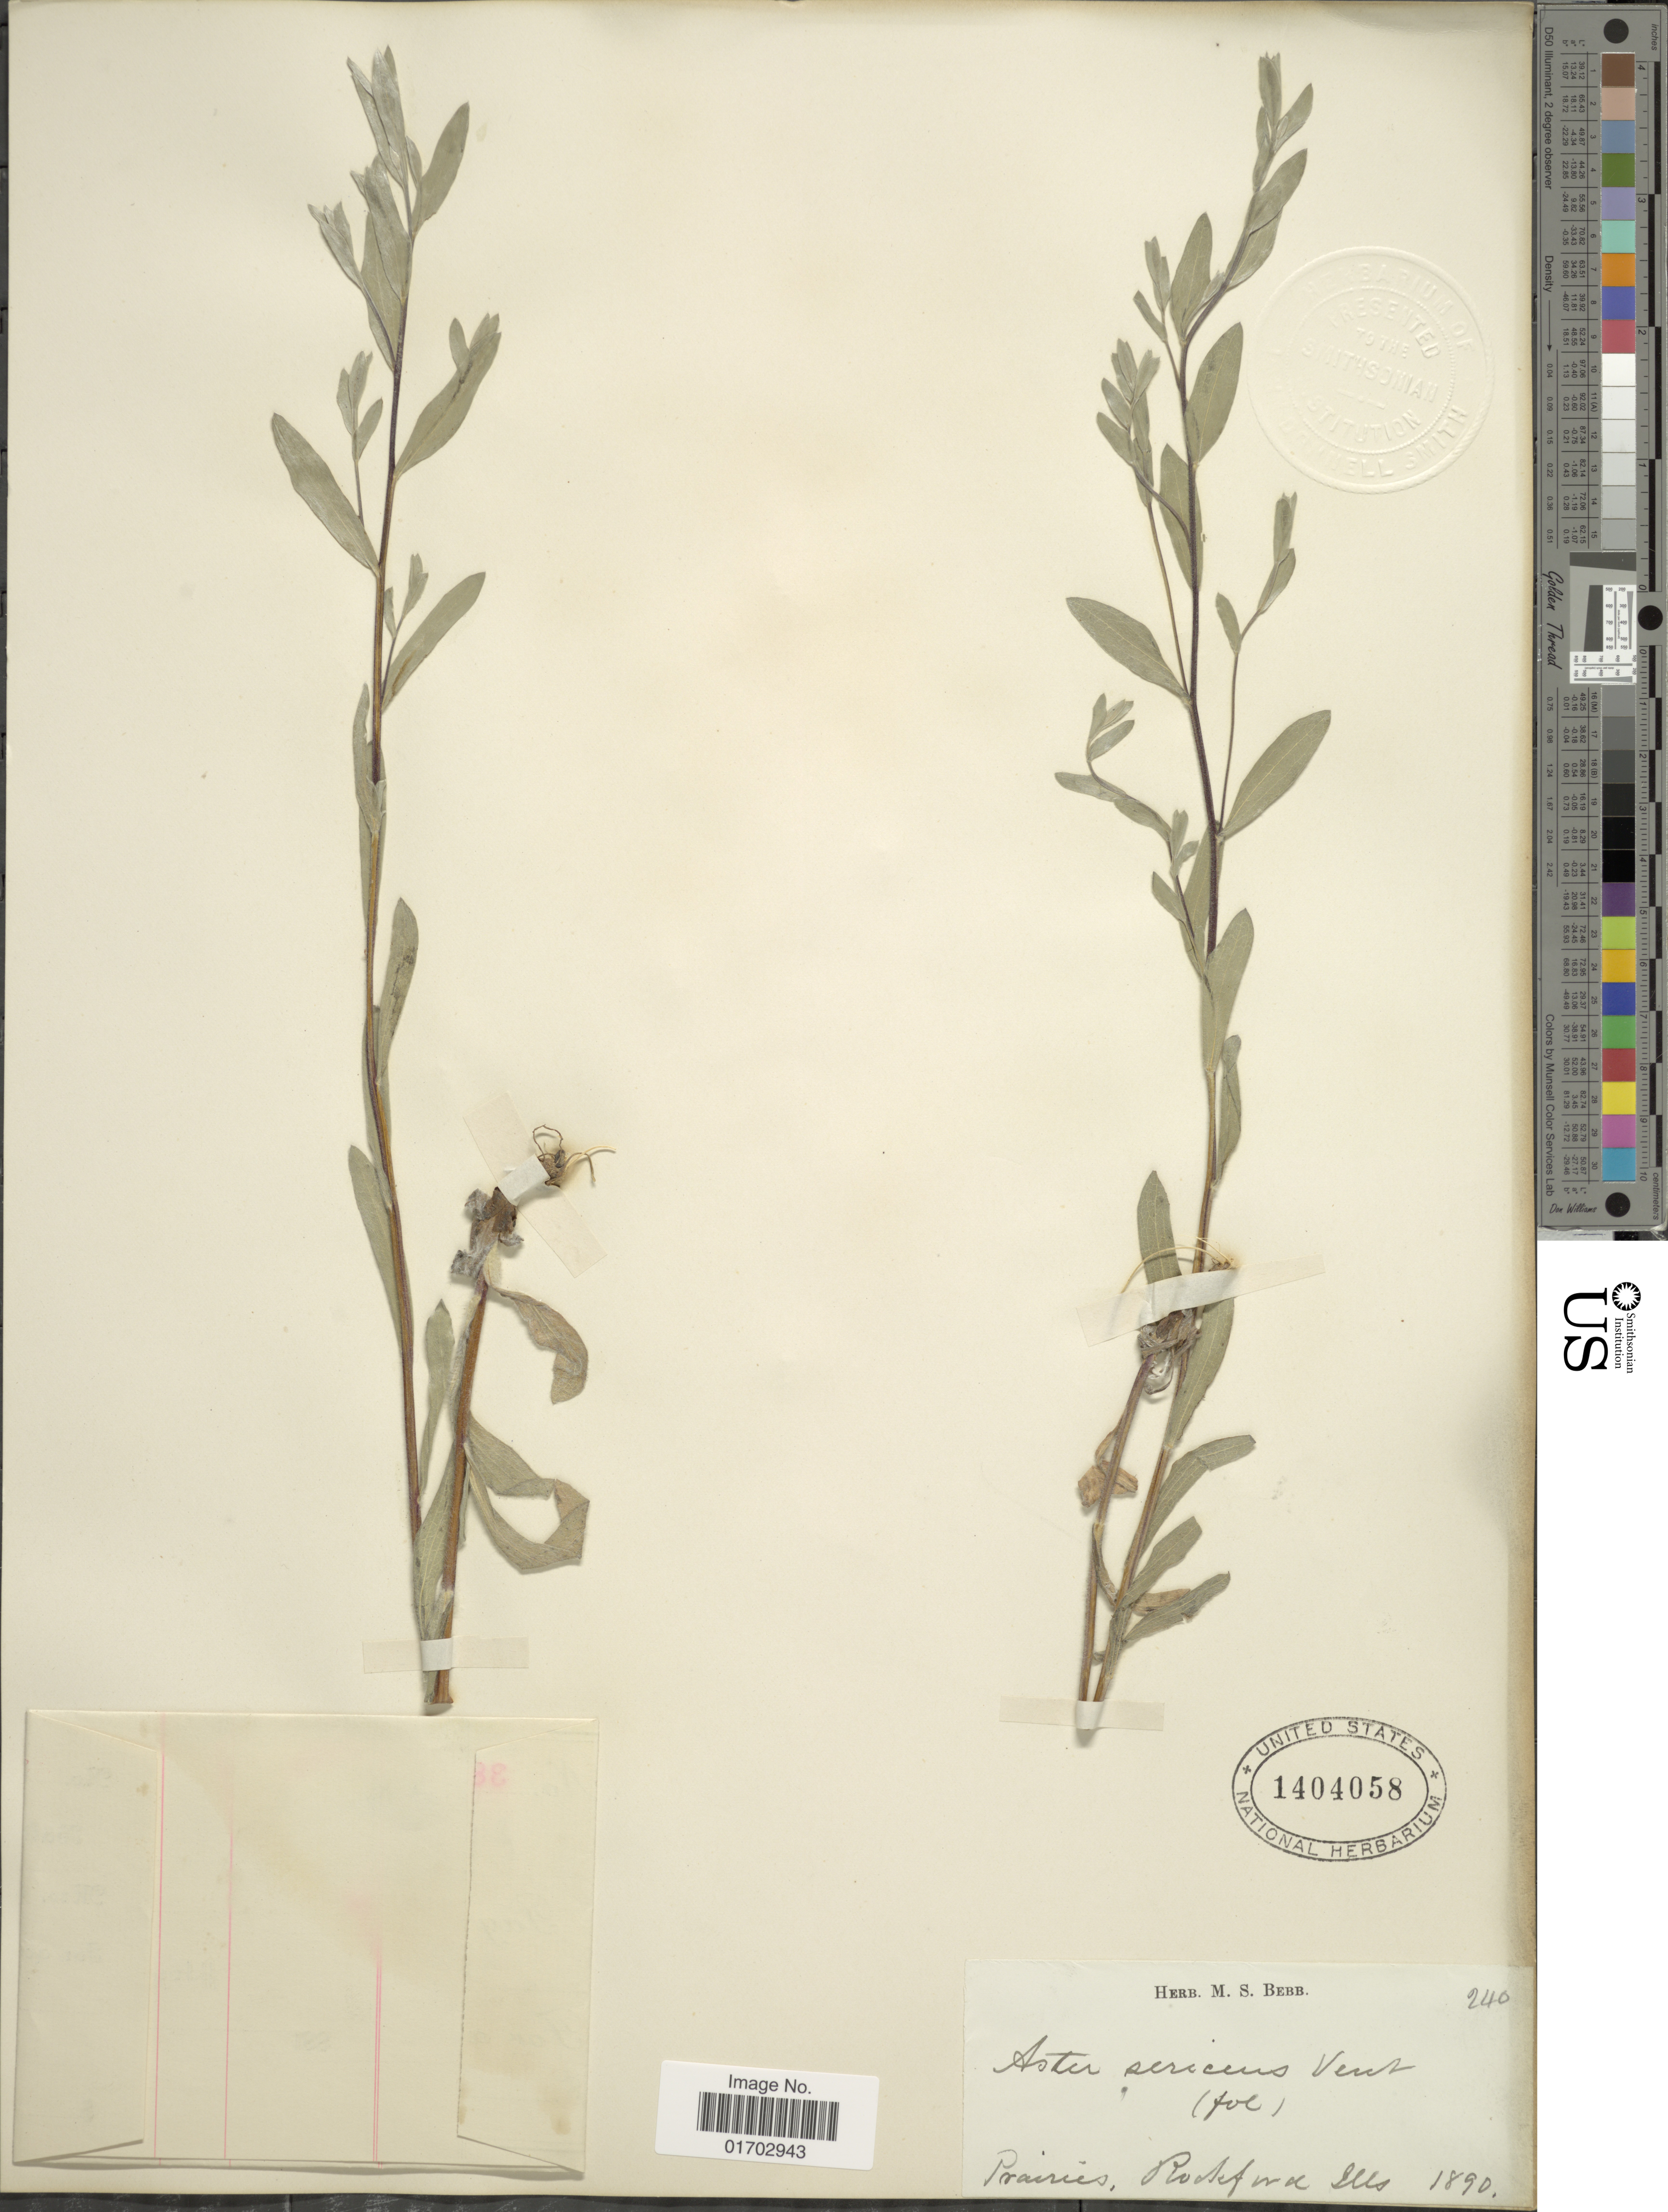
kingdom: Plantae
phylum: Tracheophyta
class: Magnoliopsida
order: Asterales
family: Asteraceae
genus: Symphyotrichum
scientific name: Symphyotrichum sericeum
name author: (Vent.) G.L. Nesom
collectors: ex Herb. M. S. Bebb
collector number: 240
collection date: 1890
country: United States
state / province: Illinois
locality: Prairies, Rockford.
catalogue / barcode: US 1404058